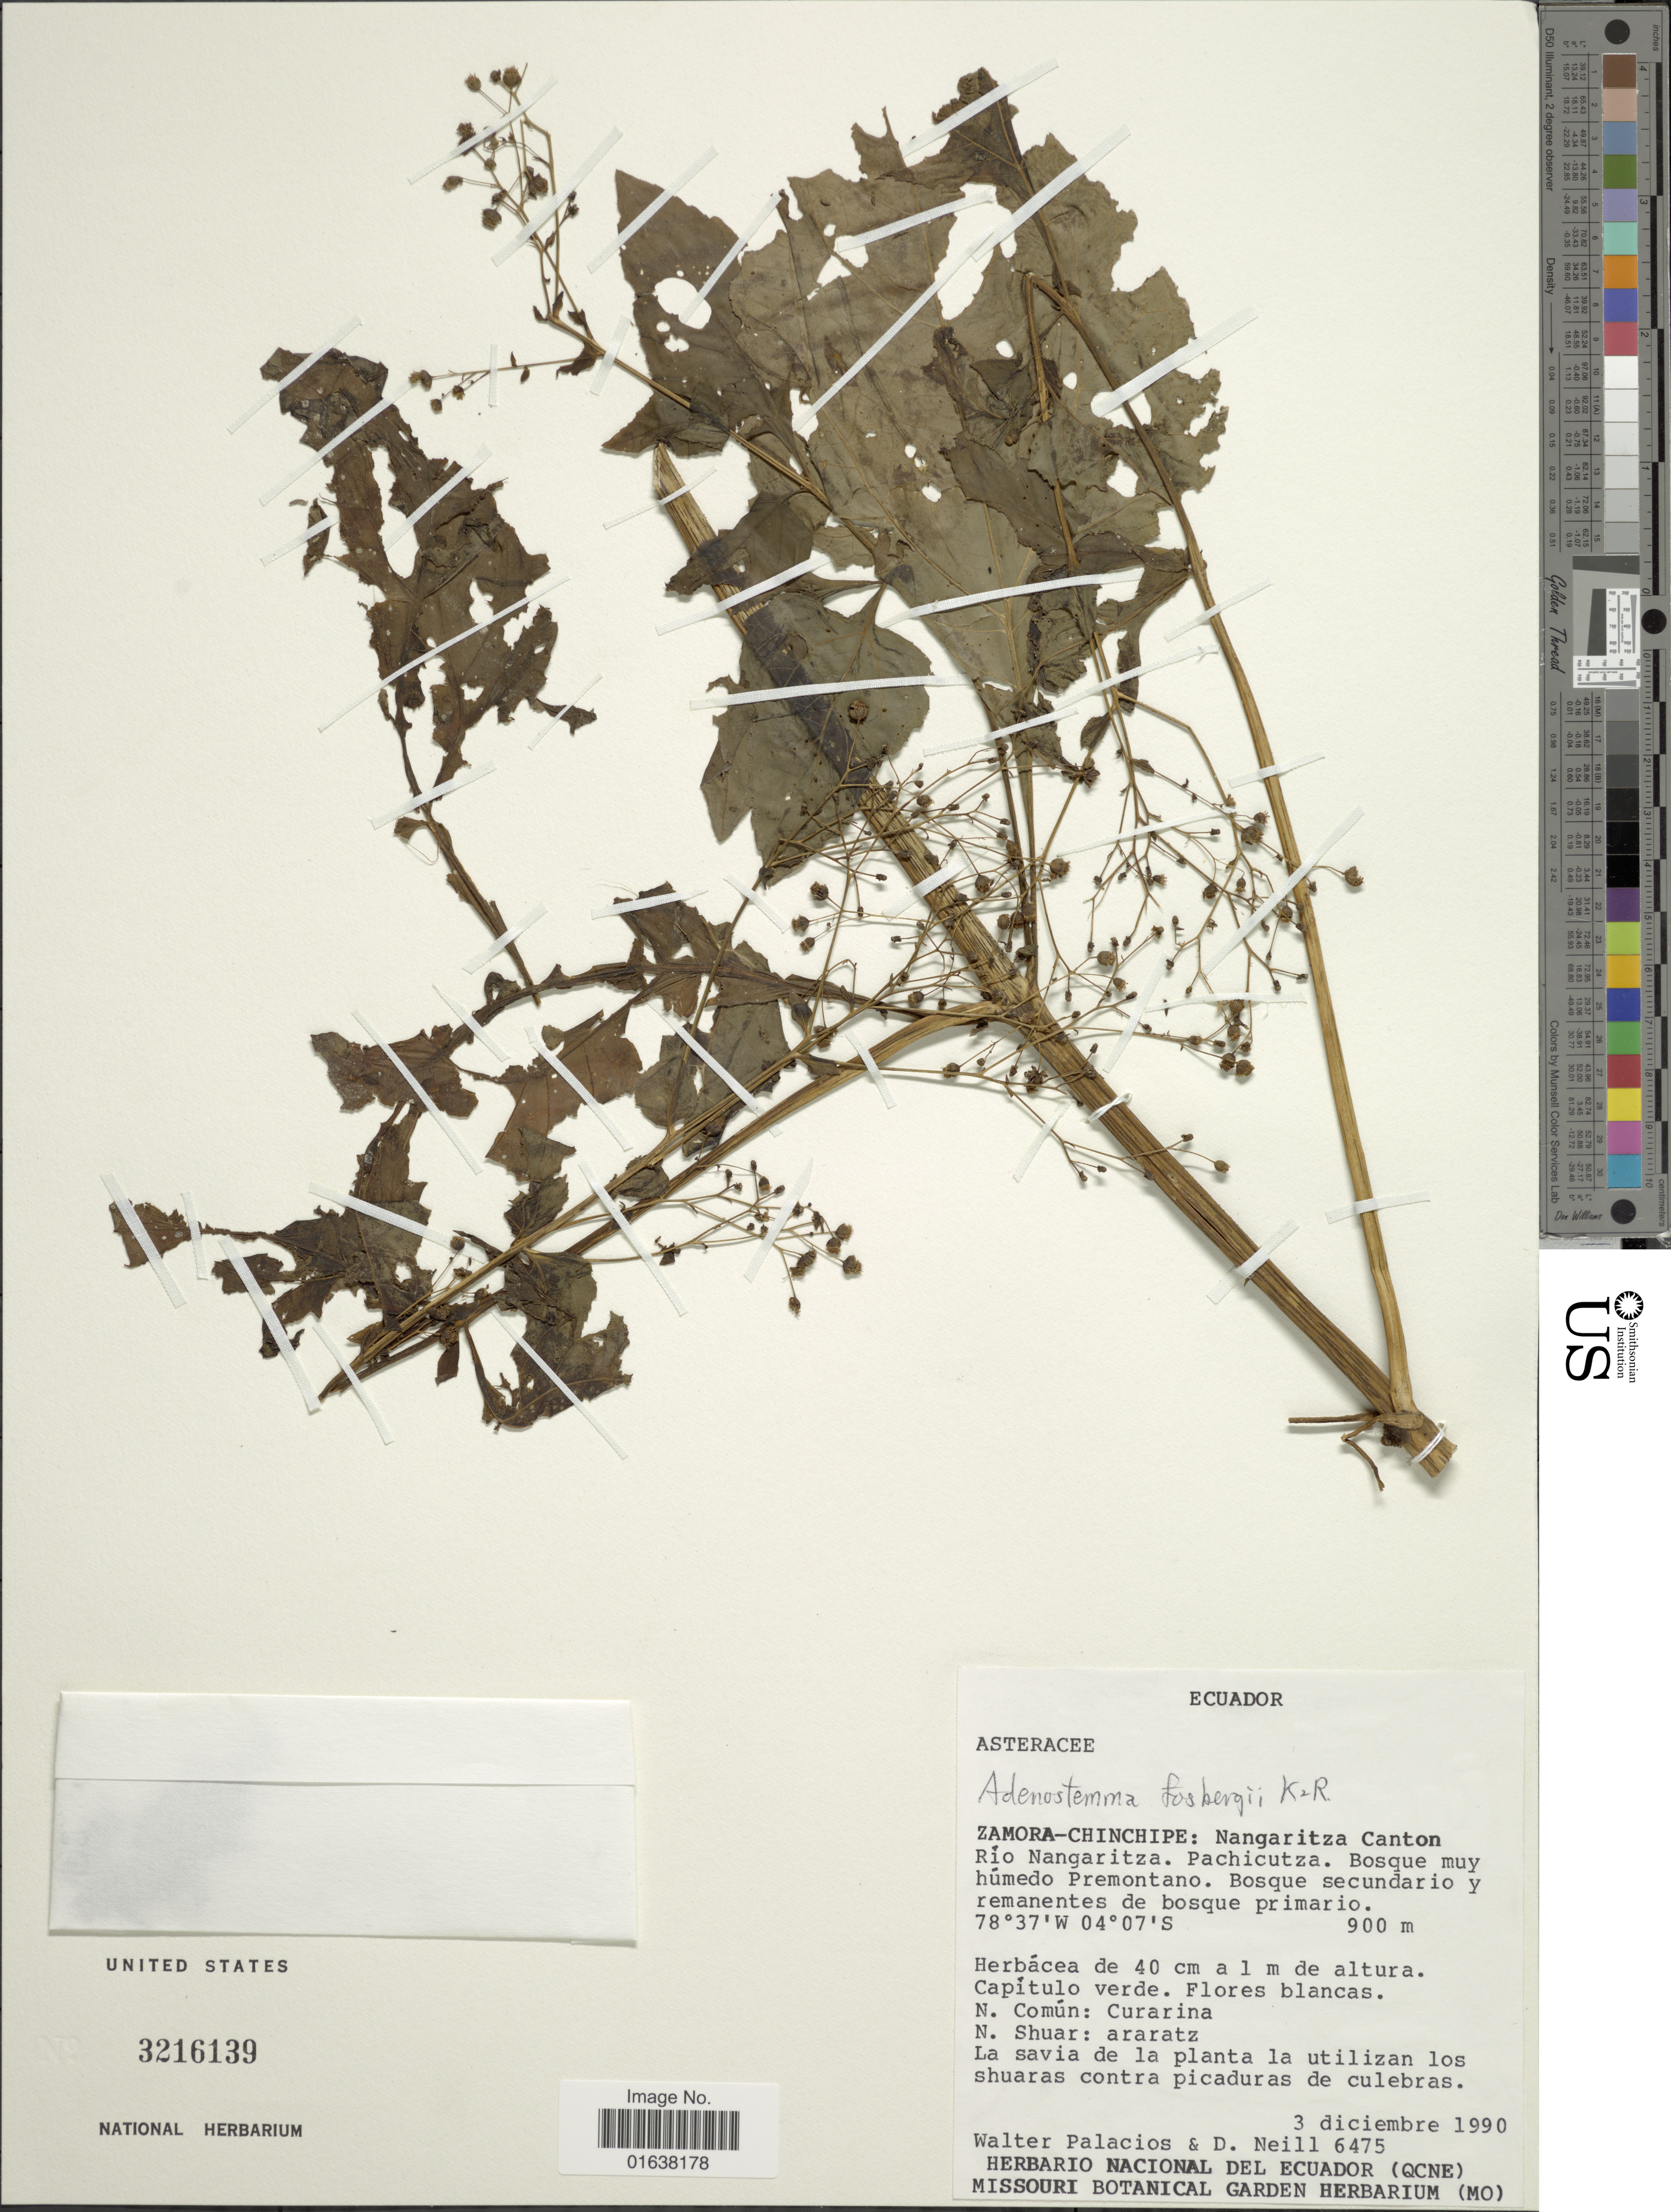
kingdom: Plantae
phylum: Tracheophyta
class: Magnoliopsida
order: Asterales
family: Asteraceae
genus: Adenostemma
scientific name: Adenostemma fosbergii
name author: R.M. King & H. Rob.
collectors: W. Palacios & D. Neill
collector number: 6475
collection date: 1990-12-03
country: Ecuador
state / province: Zamora-Chinchipe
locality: Nangaritza Canton. Rio Nangaritza. Pachicutza. Bosque muy humedo Premontano.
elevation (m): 900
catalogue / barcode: US 3216139